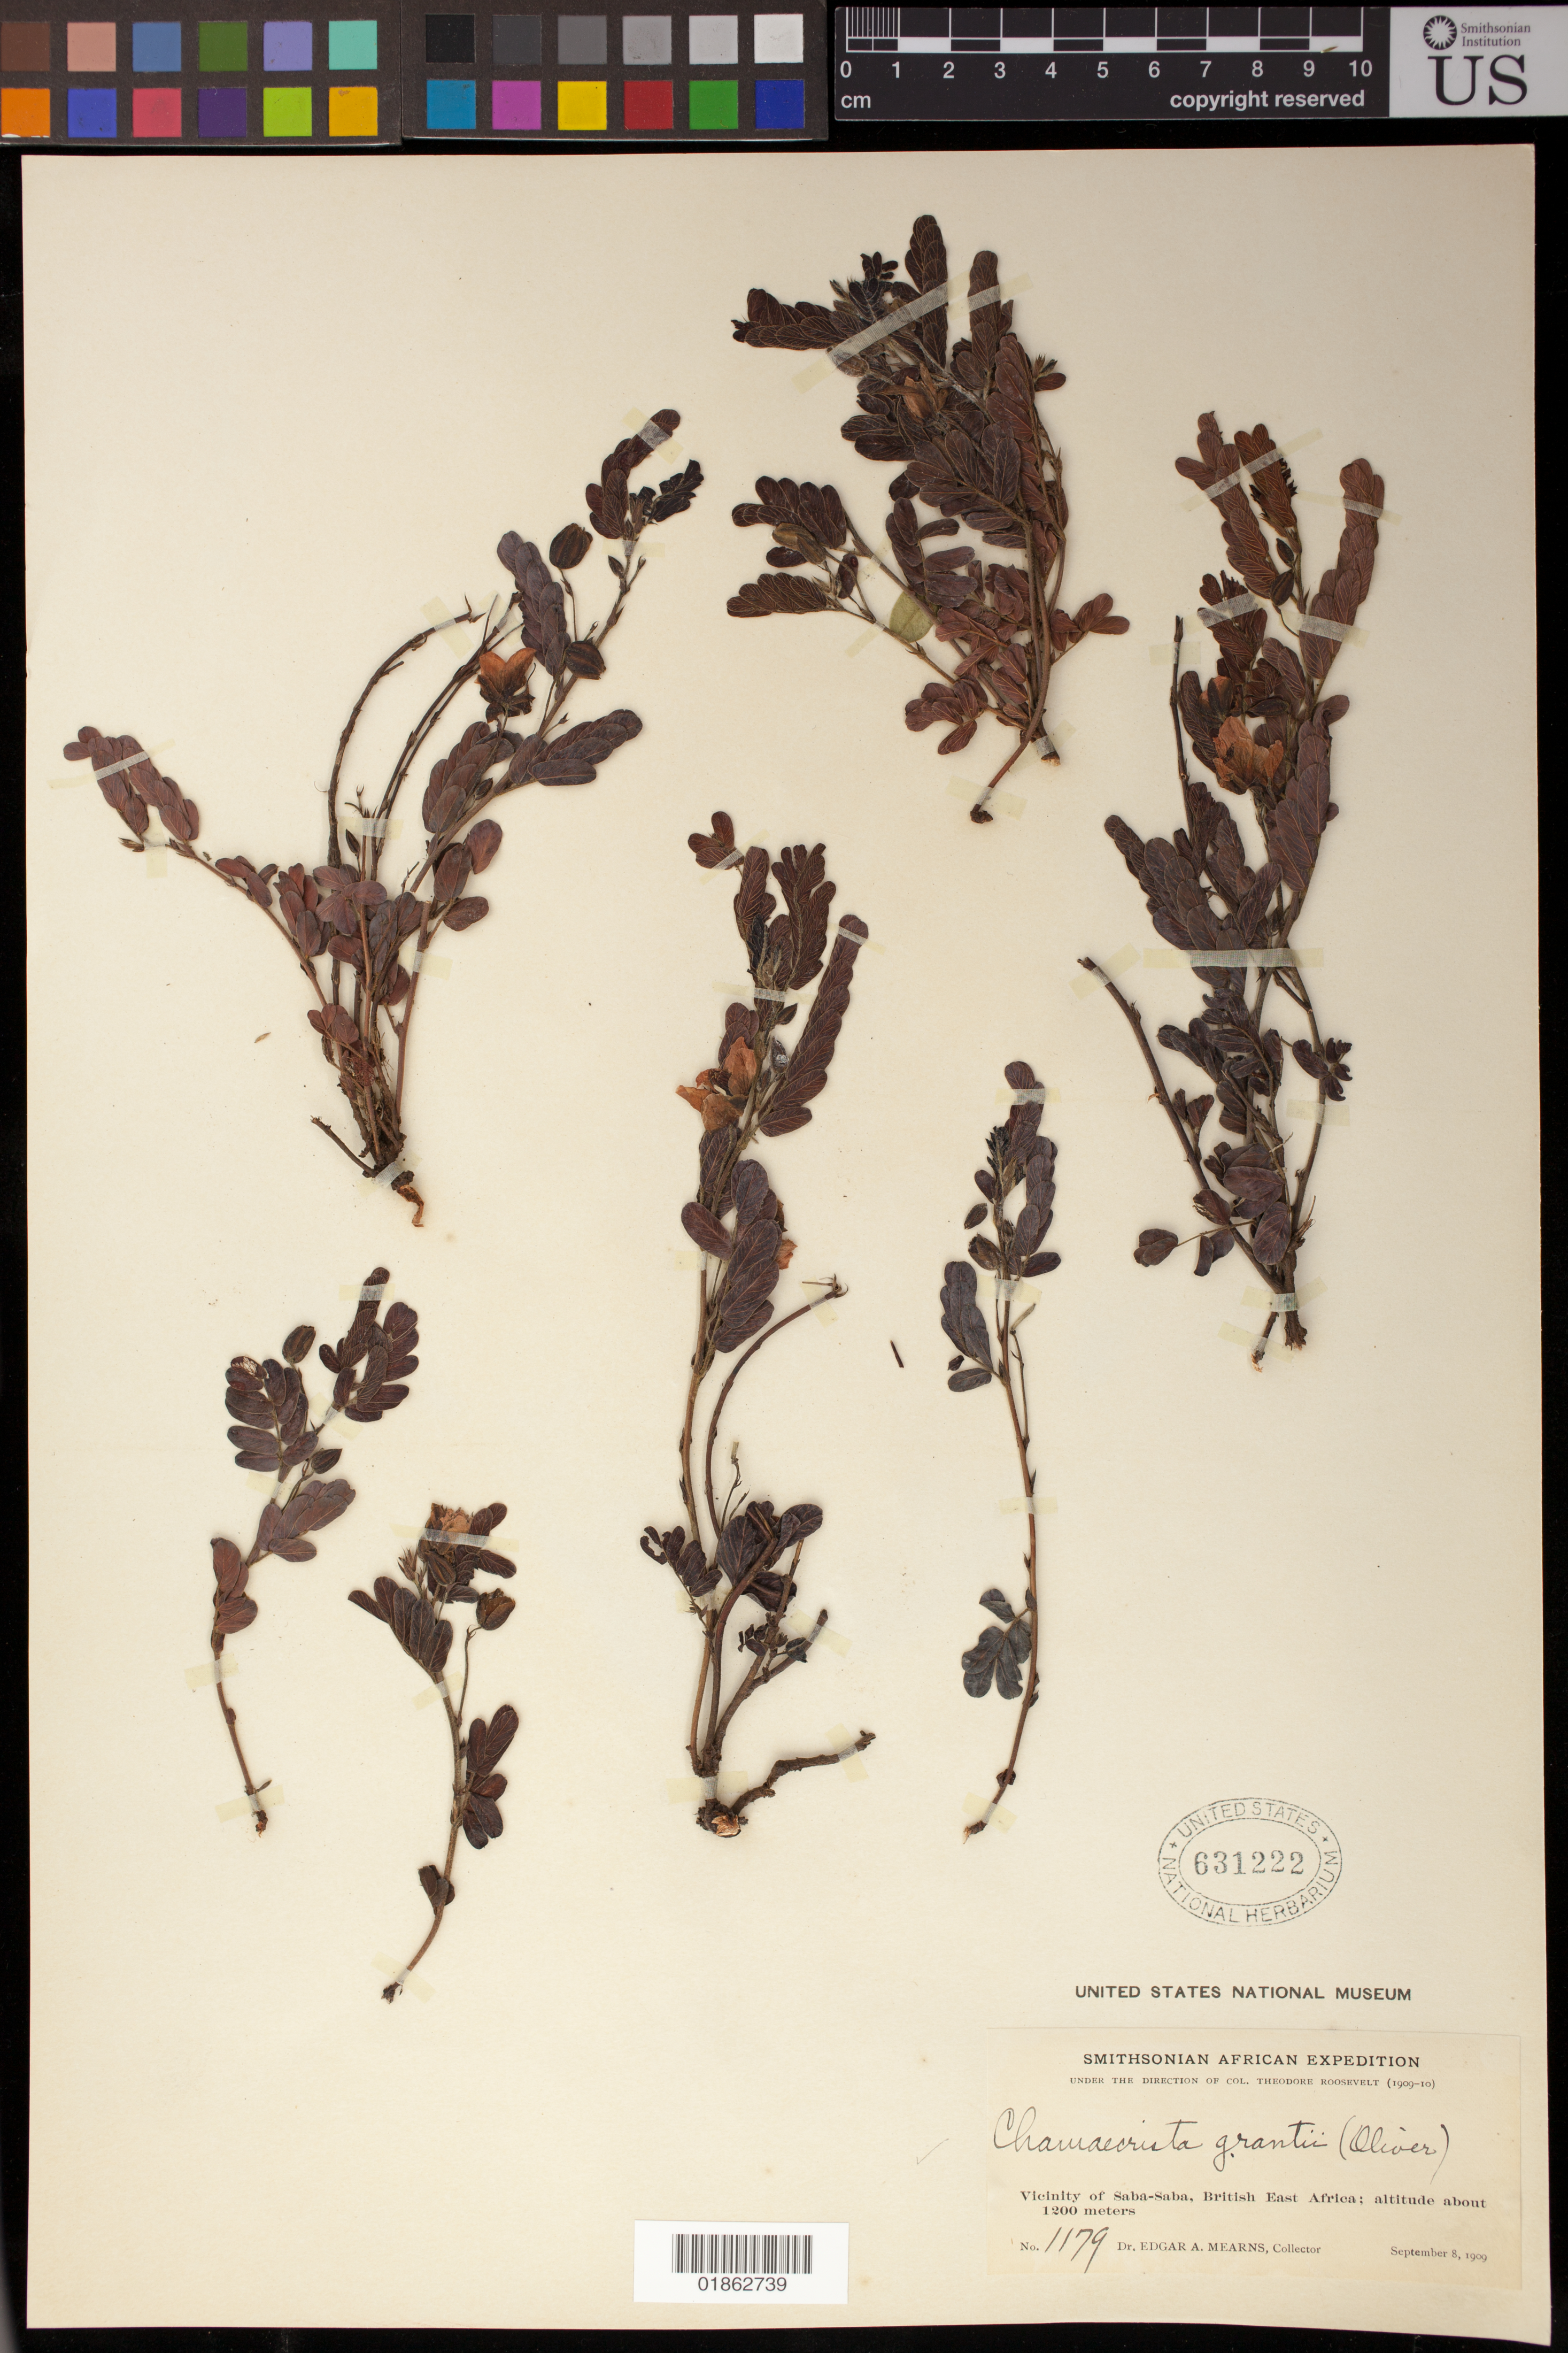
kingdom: Plantae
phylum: Tracheophyta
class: Magnoliopsida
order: Fabales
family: Fabaceae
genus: Chamaecrista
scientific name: Chamaecrista grantii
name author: (Oliv.) Standl.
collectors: E. A. Mearns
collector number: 1179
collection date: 1909-09-08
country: Kenya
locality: Vicinity of Saba-Saba, British East Africa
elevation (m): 1200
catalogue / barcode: US 631222